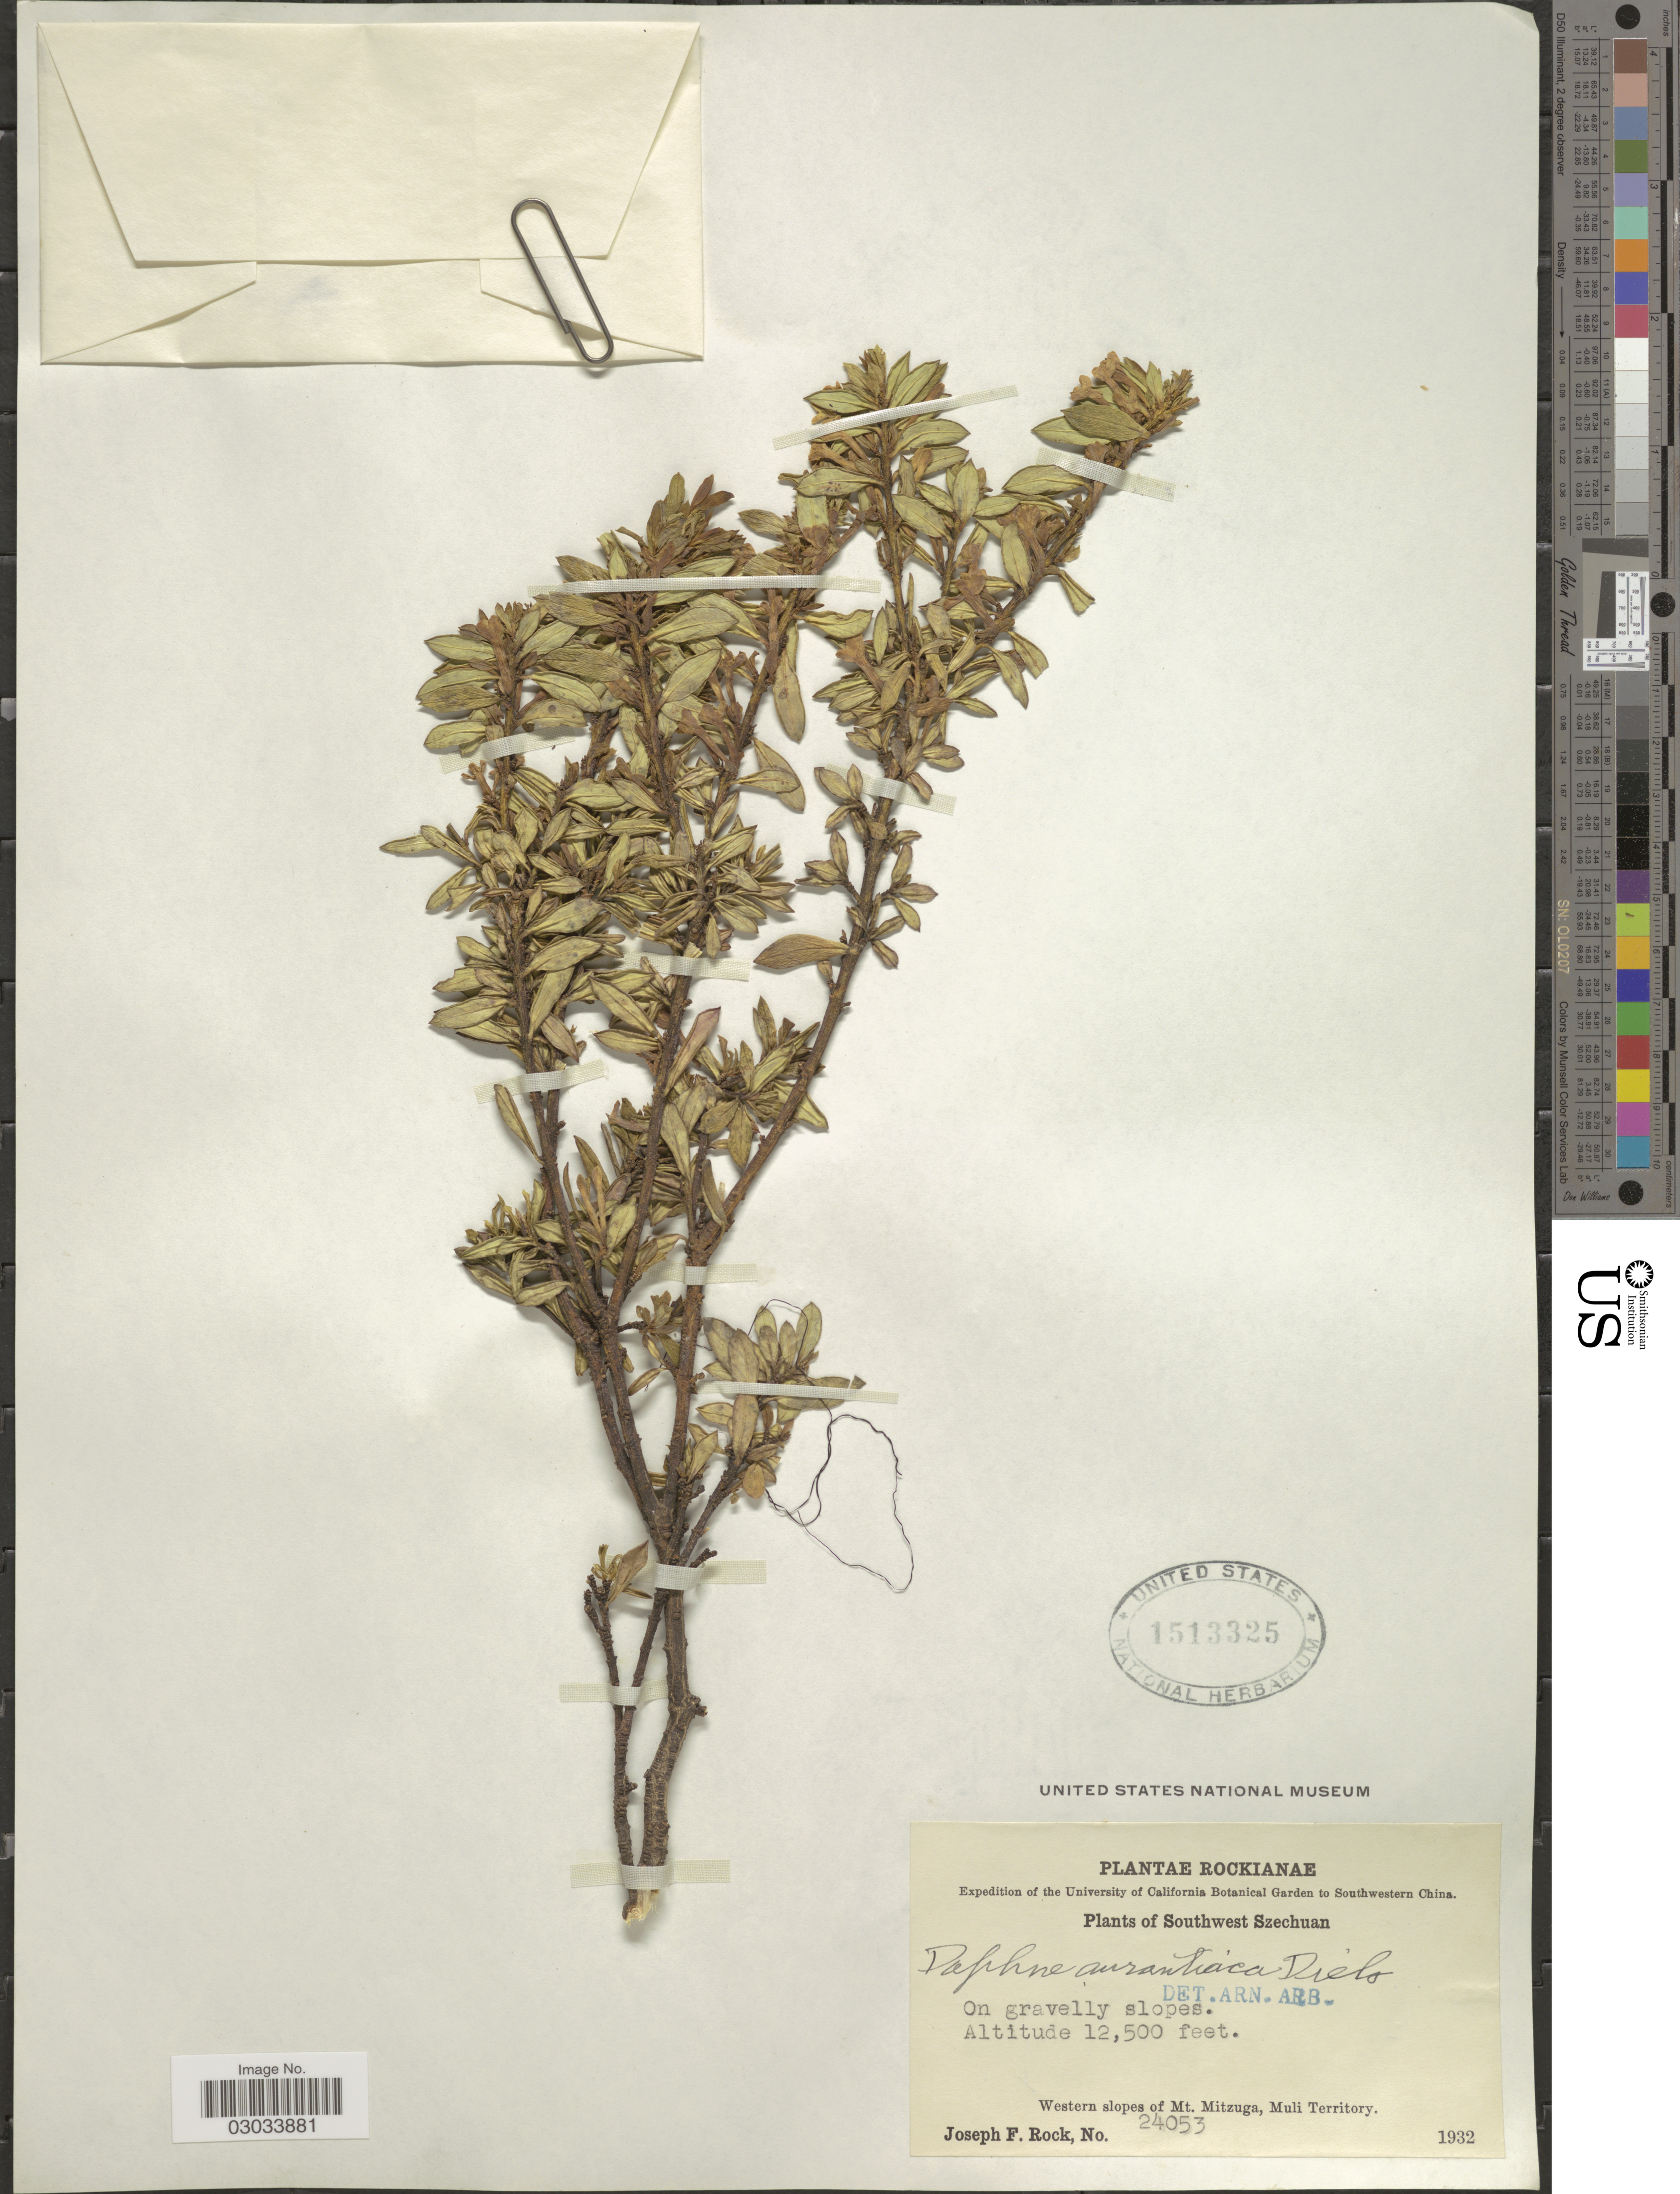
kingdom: Plantae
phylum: Tracheophyta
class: Magnoliopsida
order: Malvales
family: Thymelaeaceae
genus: Daphne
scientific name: Daphne aurantiaca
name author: Diels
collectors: J. F. Rock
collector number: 24053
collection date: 1932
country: China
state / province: Sichuan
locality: Southwest Szechuan. On gravelly slopes. Western slopes of Mt. Mitzuga, Muli Territory.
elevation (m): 3810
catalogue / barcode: US 1513325